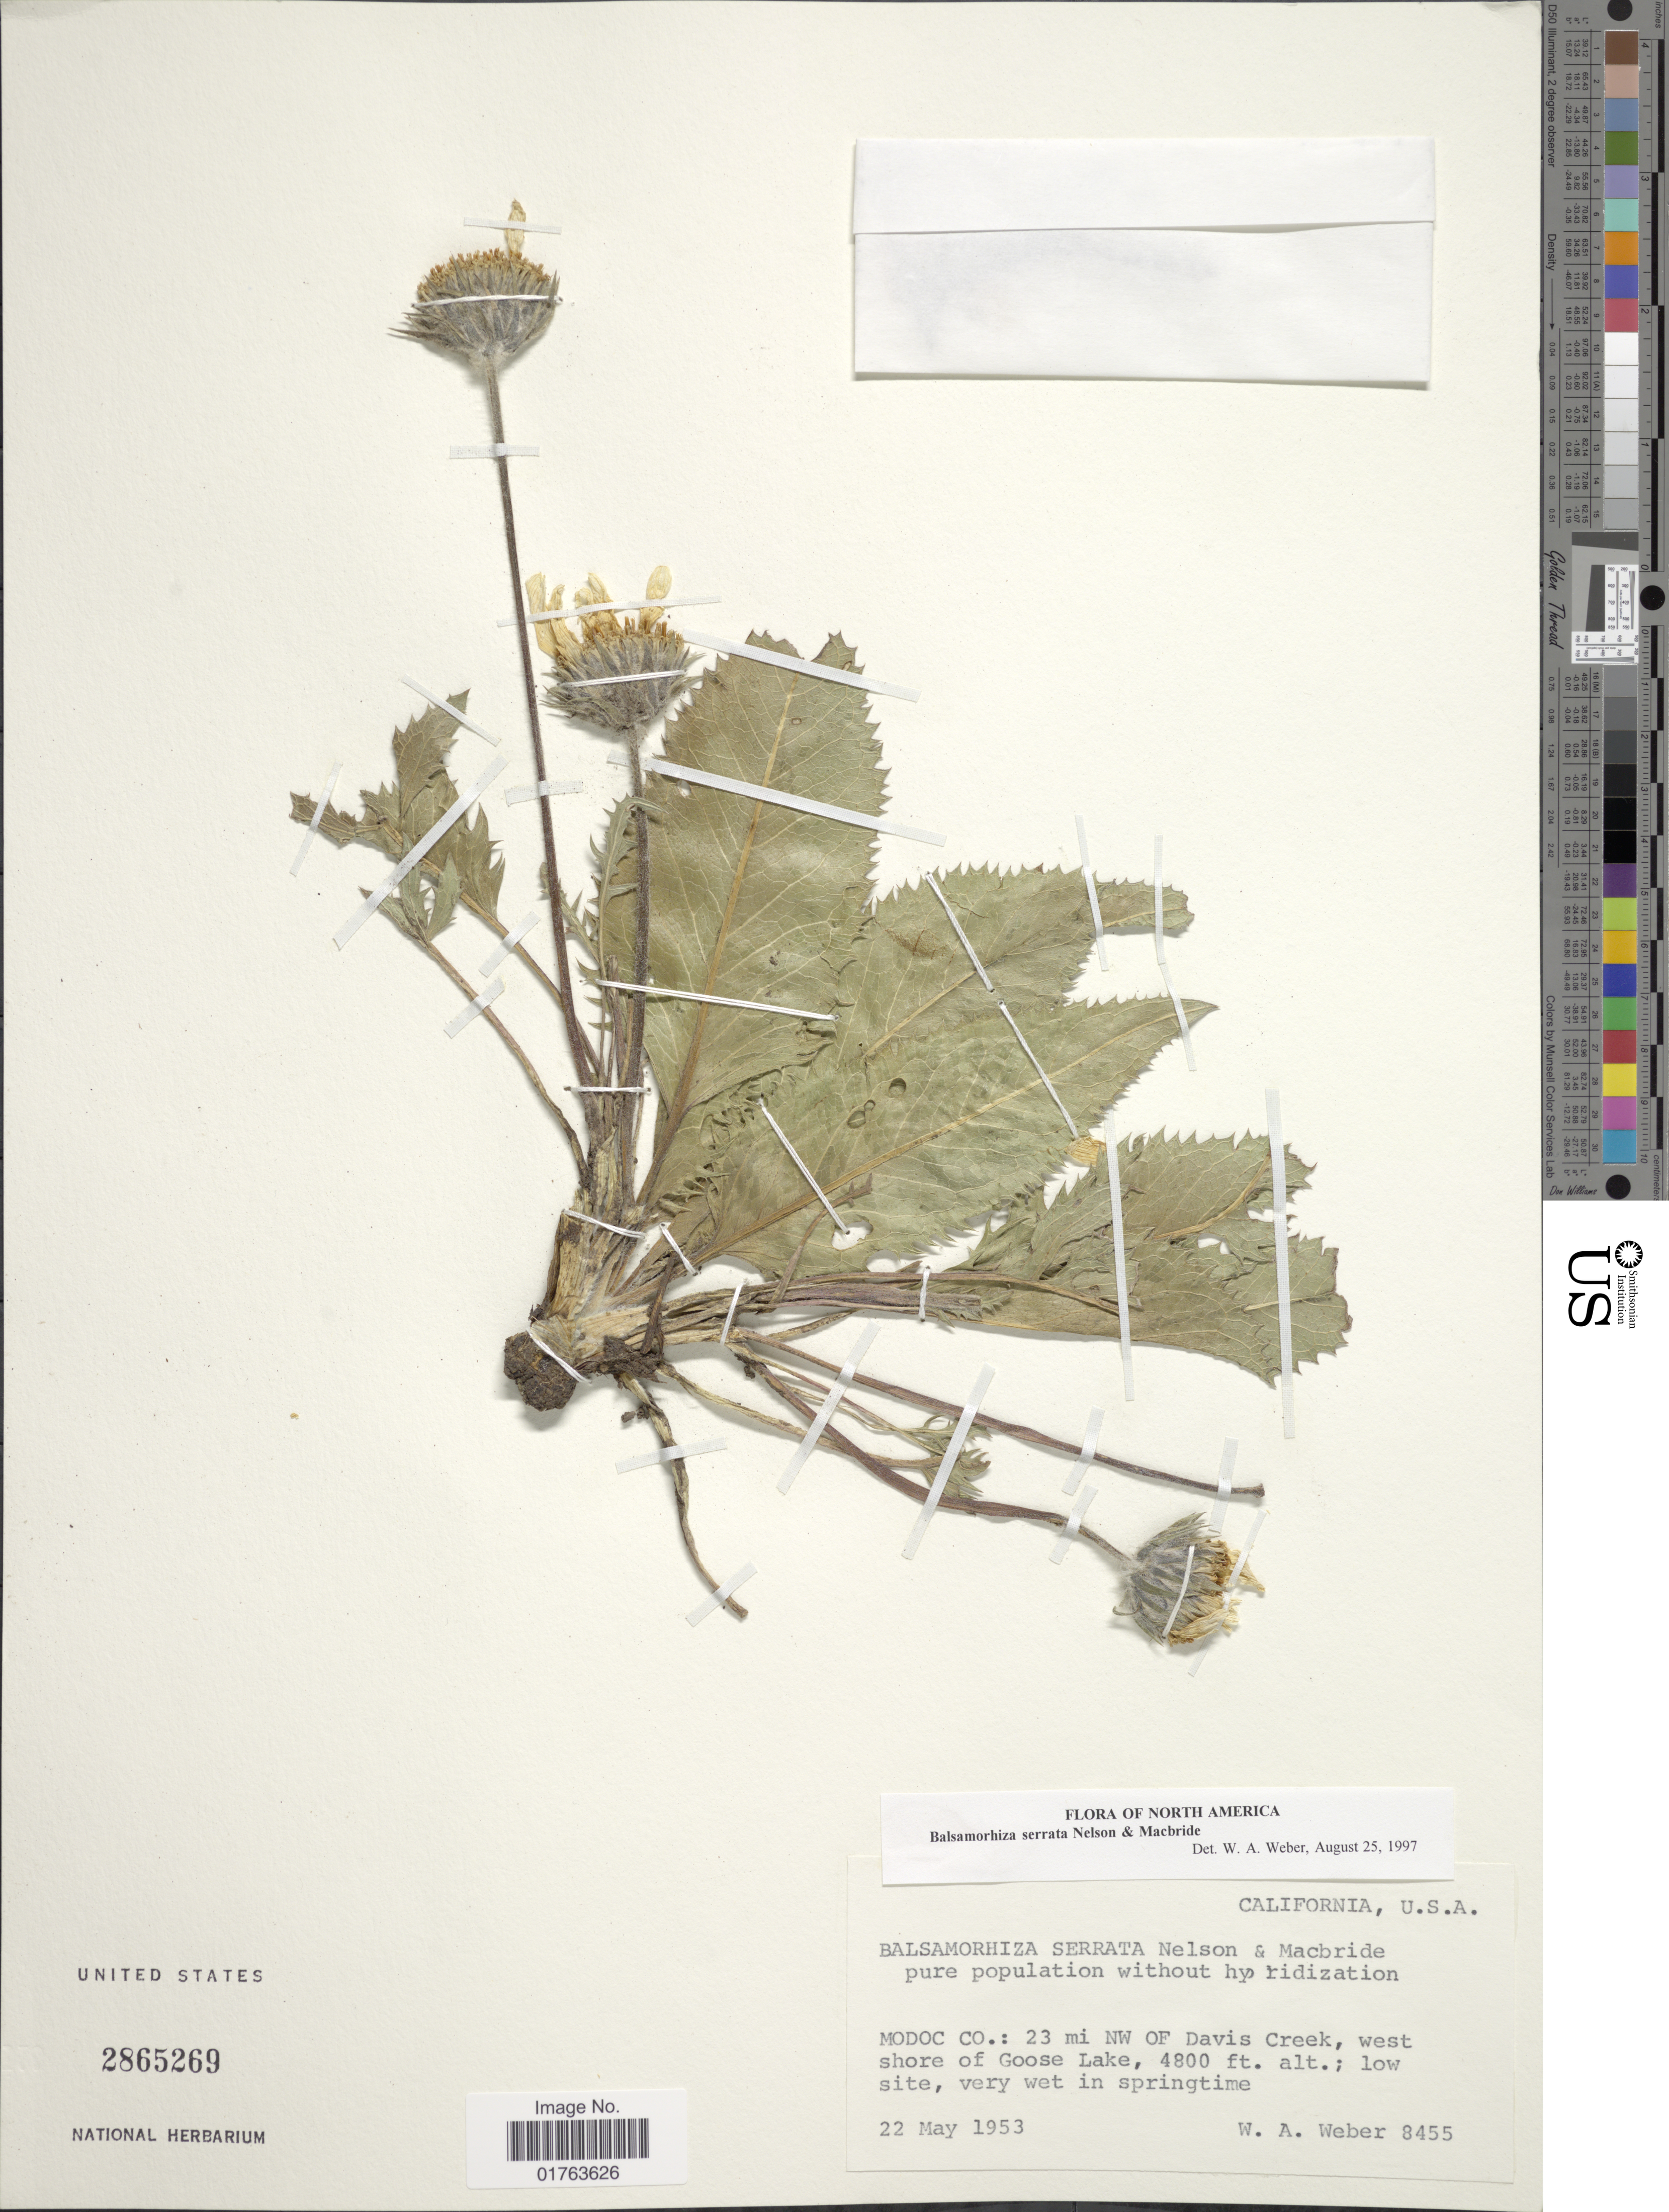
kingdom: Plantae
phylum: Tracheophyta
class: Magnoliopsida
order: Asterales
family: Asteraceae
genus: Balsamorhiza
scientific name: Balsamorhiza serrata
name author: A. Nelson & J.F. Macbr.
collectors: W. A. Weber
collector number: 8455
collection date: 1953-05-22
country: United States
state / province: California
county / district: Modoc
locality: Modoc Co.: 23 mi. NW of Davis Creek, west shore of Goose Lake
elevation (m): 1463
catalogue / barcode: US 2865269